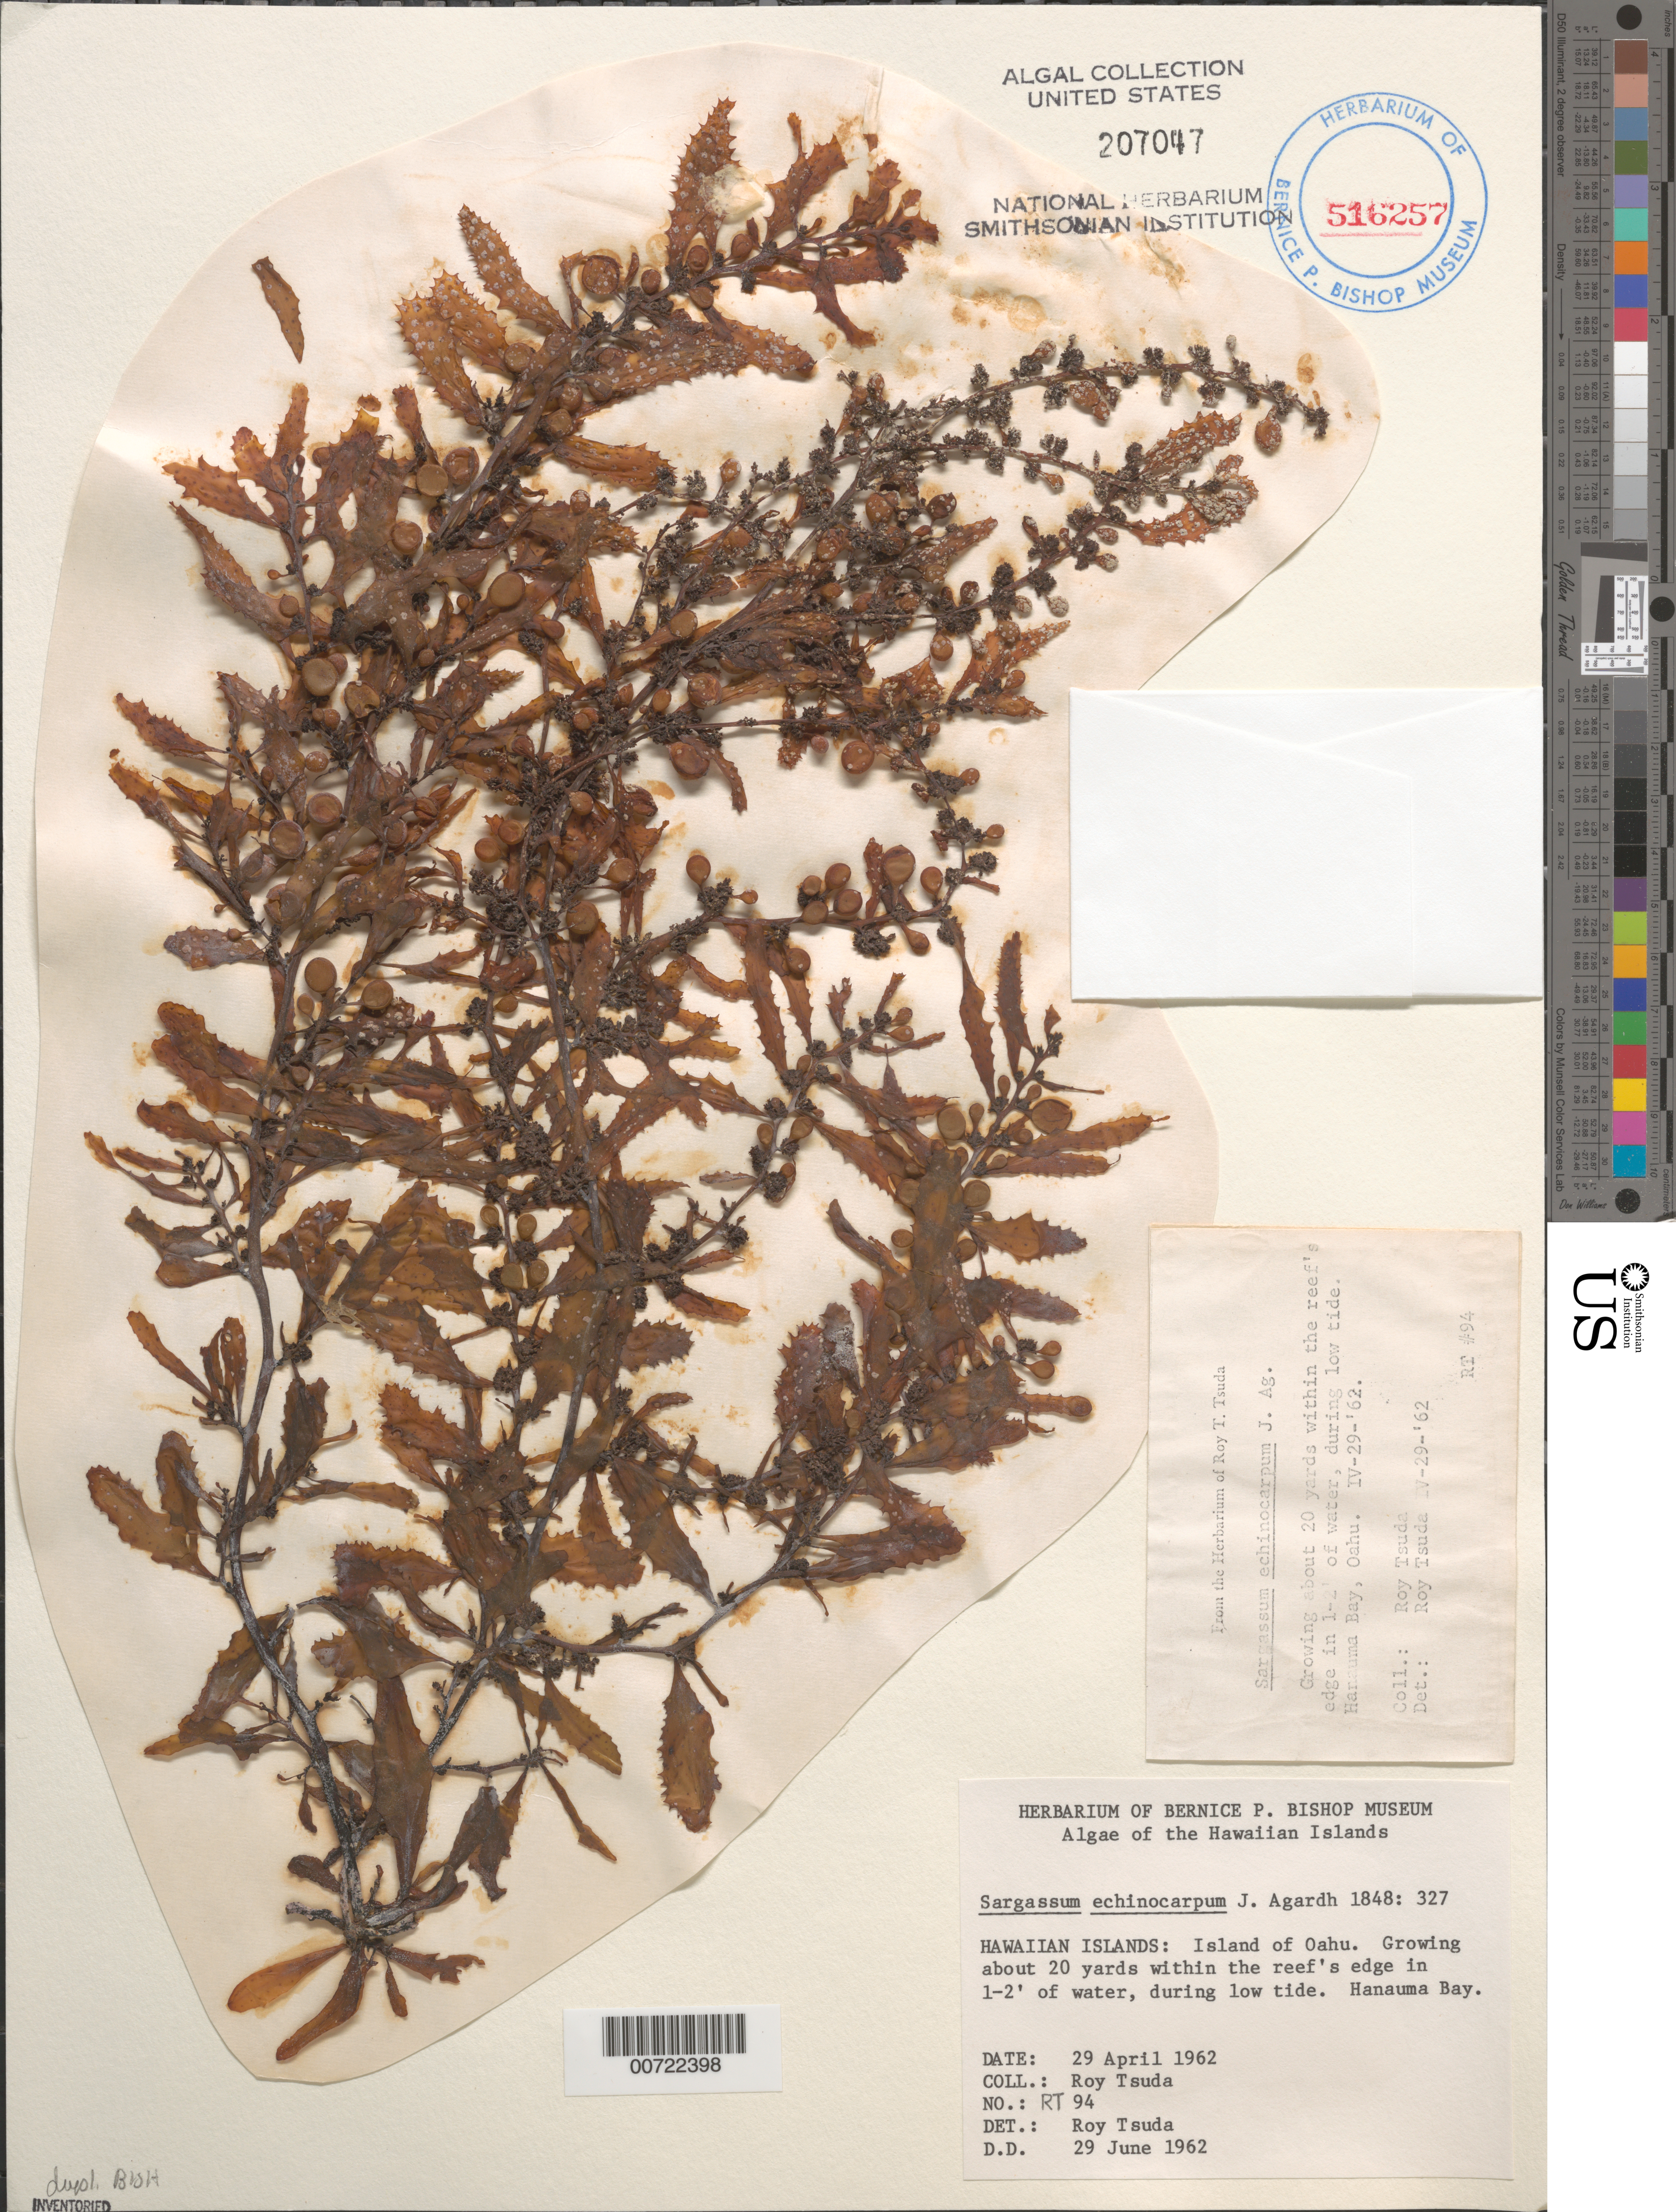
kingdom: Chromista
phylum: Ochrophyta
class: Phaeophyceae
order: Fucales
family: Sargassaceae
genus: Sargassum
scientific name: Sargassum aquifolium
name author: (Turner) C. Agardh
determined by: Algae name updating Project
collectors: R. Tsuda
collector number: RT 94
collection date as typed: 29 Apr 1962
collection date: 1962-04-29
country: United States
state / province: Hawaii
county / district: Honolulu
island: Oahu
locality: Hanauma Bay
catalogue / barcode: US 207047